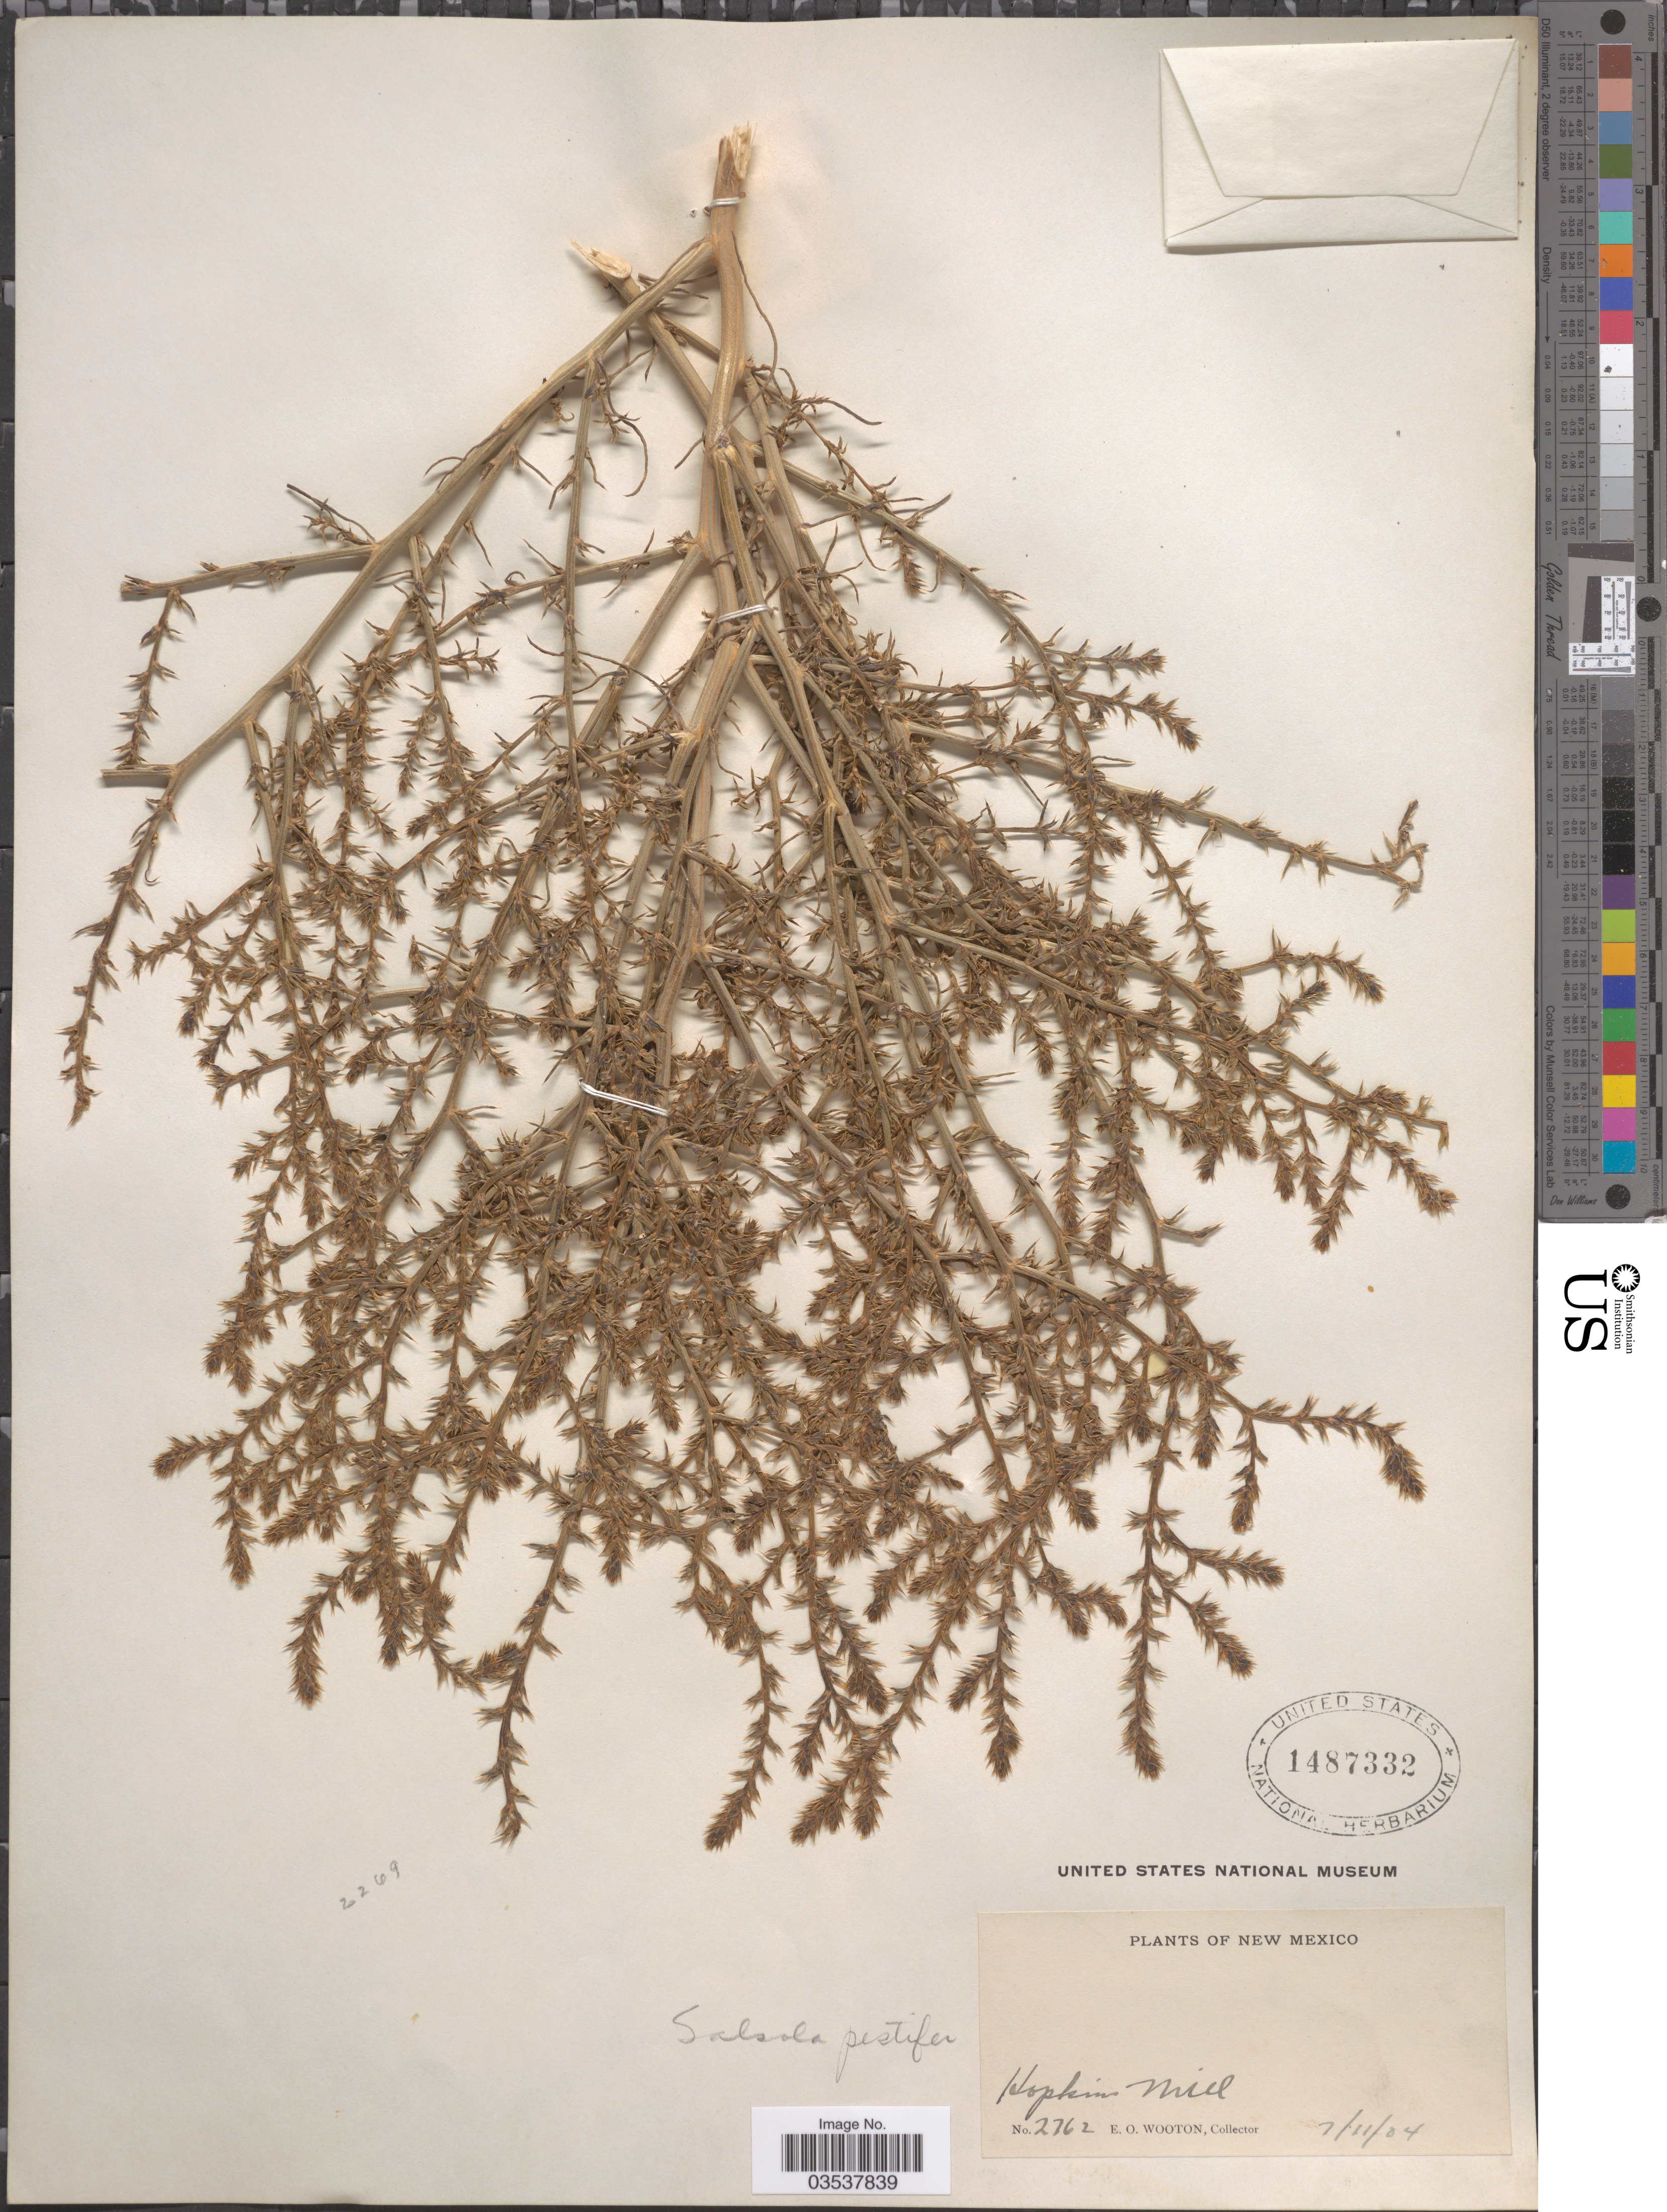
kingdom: Plantae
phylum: Tracheophyta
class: Magnoliopsida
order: Caryophyllales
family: Amaranthaceae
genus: Salsola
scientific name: Salsola pestifer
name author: A. Nelson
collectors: E. O. Wooton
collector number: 2762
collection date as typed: Transcribed d/m/y: 11/7/4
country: United States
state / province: New Mexico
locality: Hopkins Mill.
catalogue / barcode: US 1487332